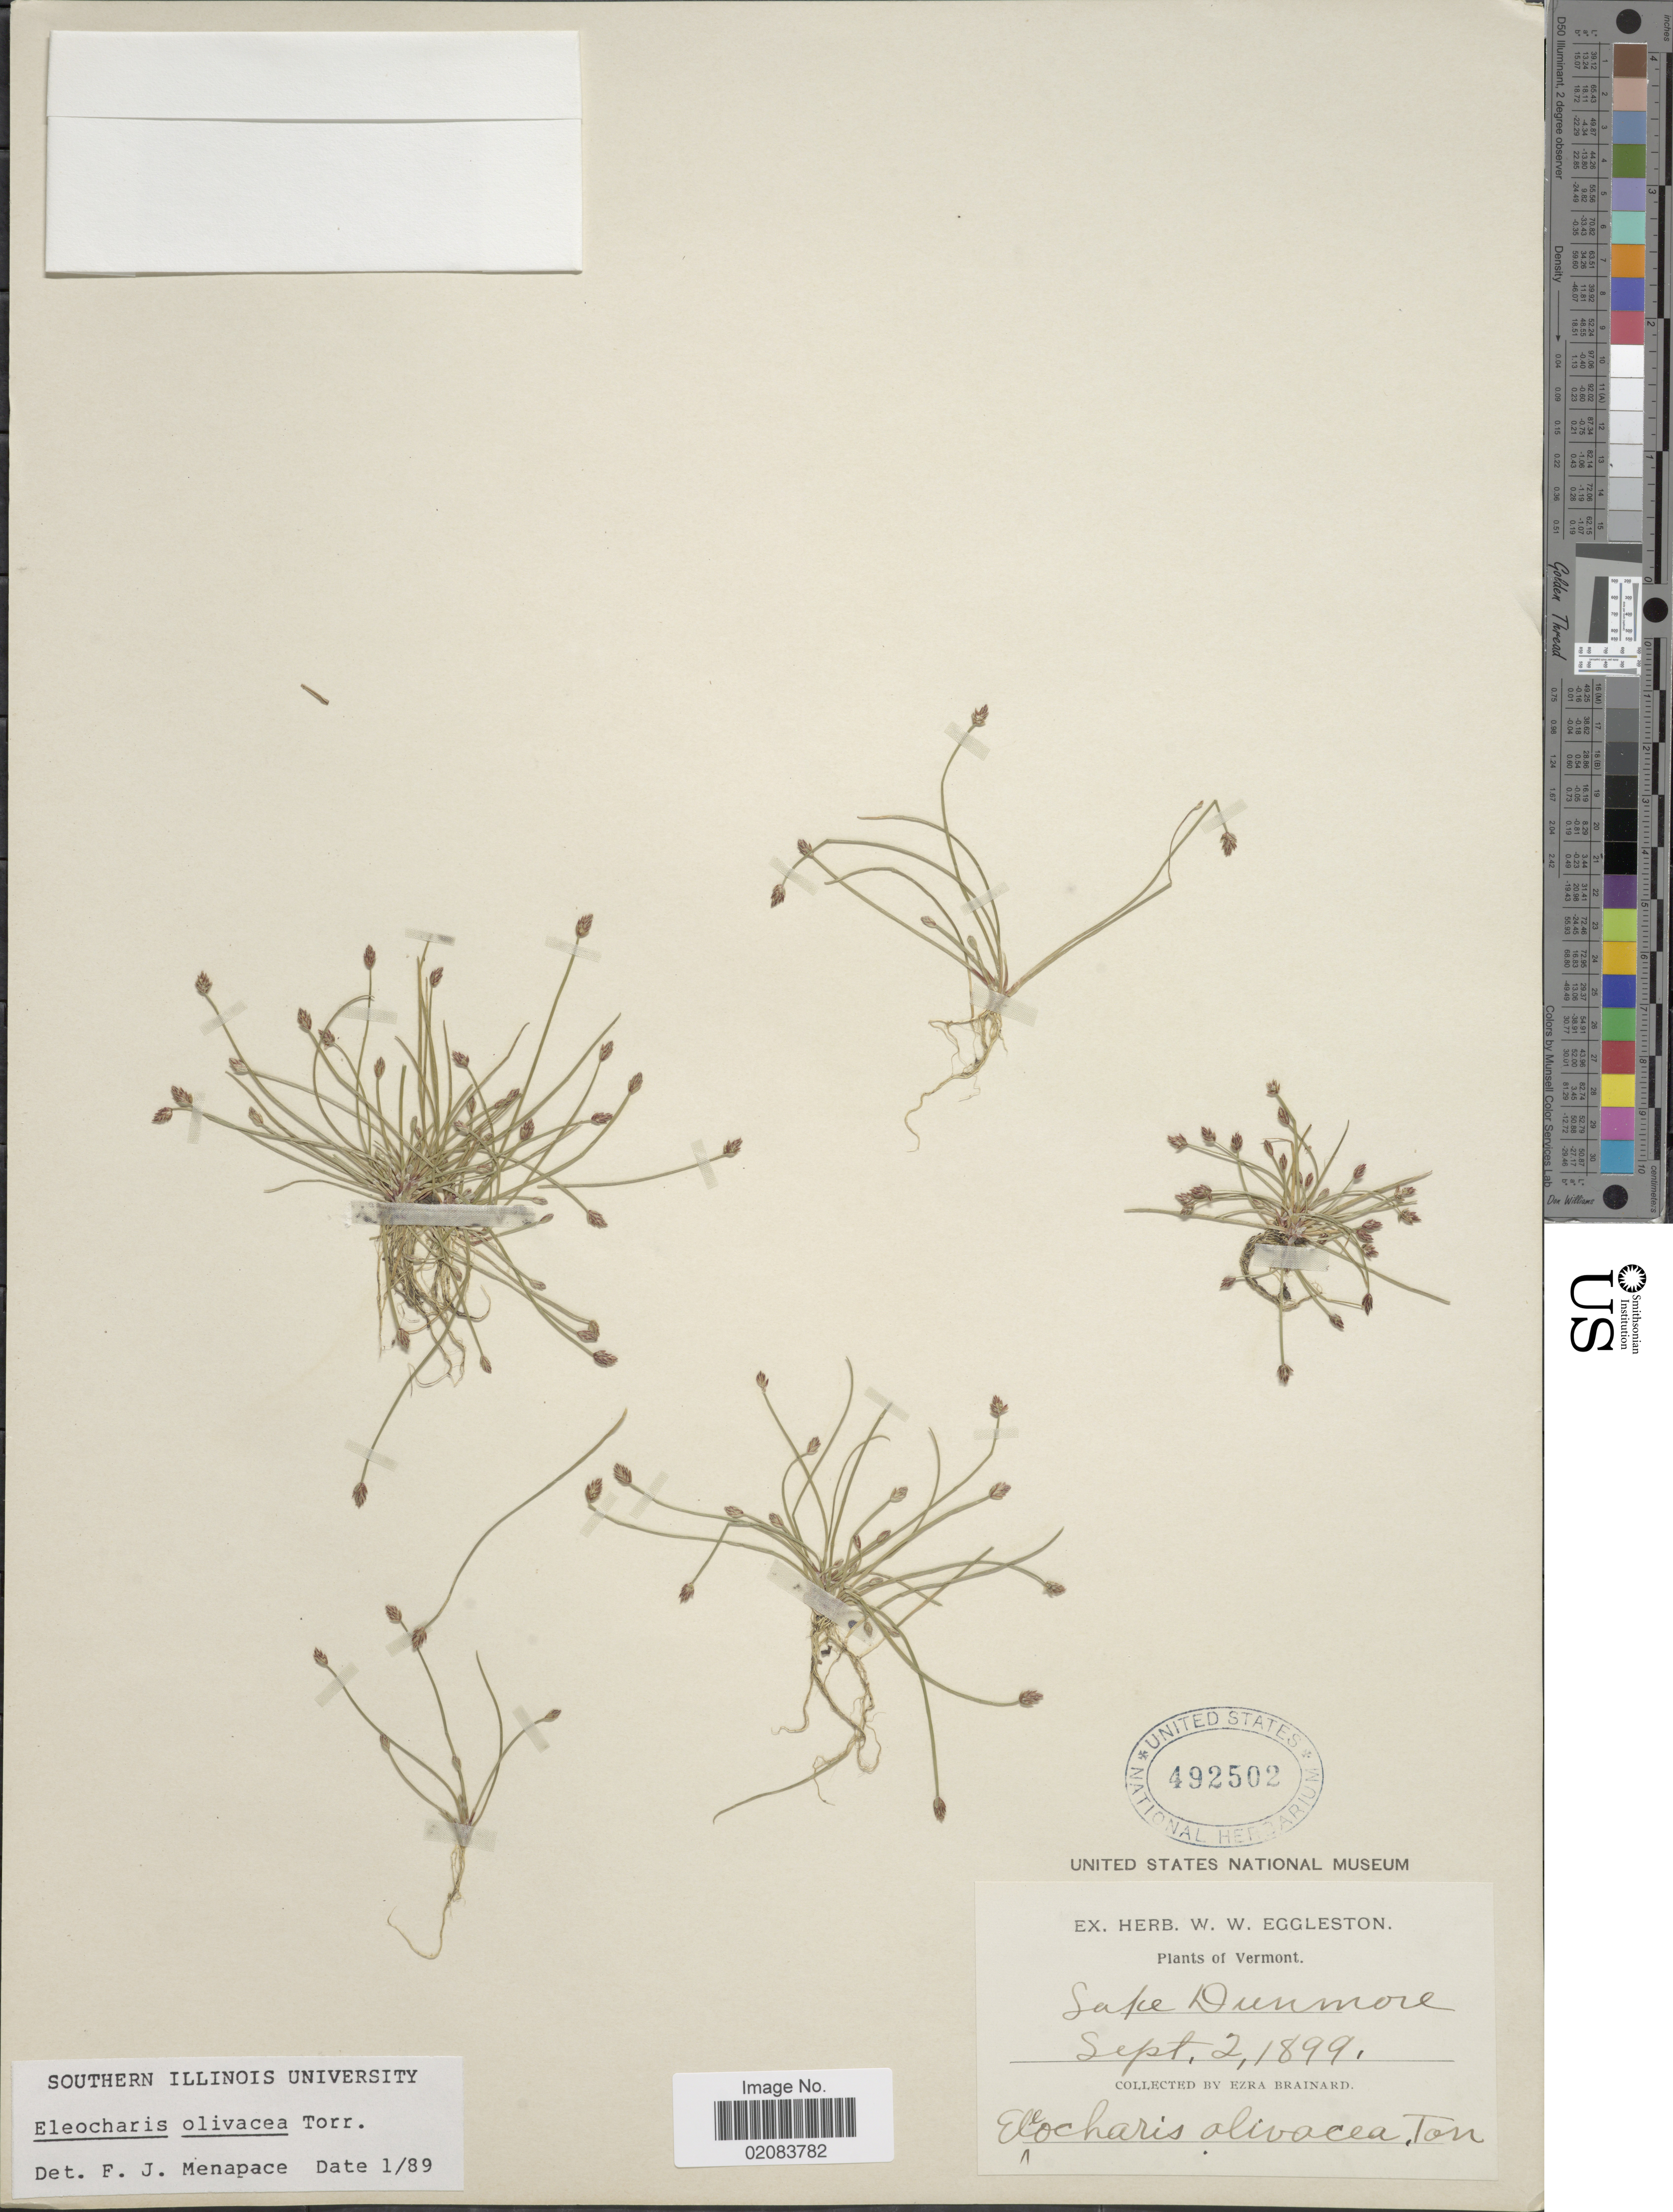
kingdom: Plantae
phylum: Tracheophyta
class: Liliopsida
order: Poales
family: Cyperaceae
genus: Eleocharis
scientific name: Eleocharis olivacea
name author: Torr.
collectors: E. Brainerd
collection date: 1899-09-02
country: United States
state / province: Vermont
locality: Lake Dunmore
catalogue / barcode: US 492502